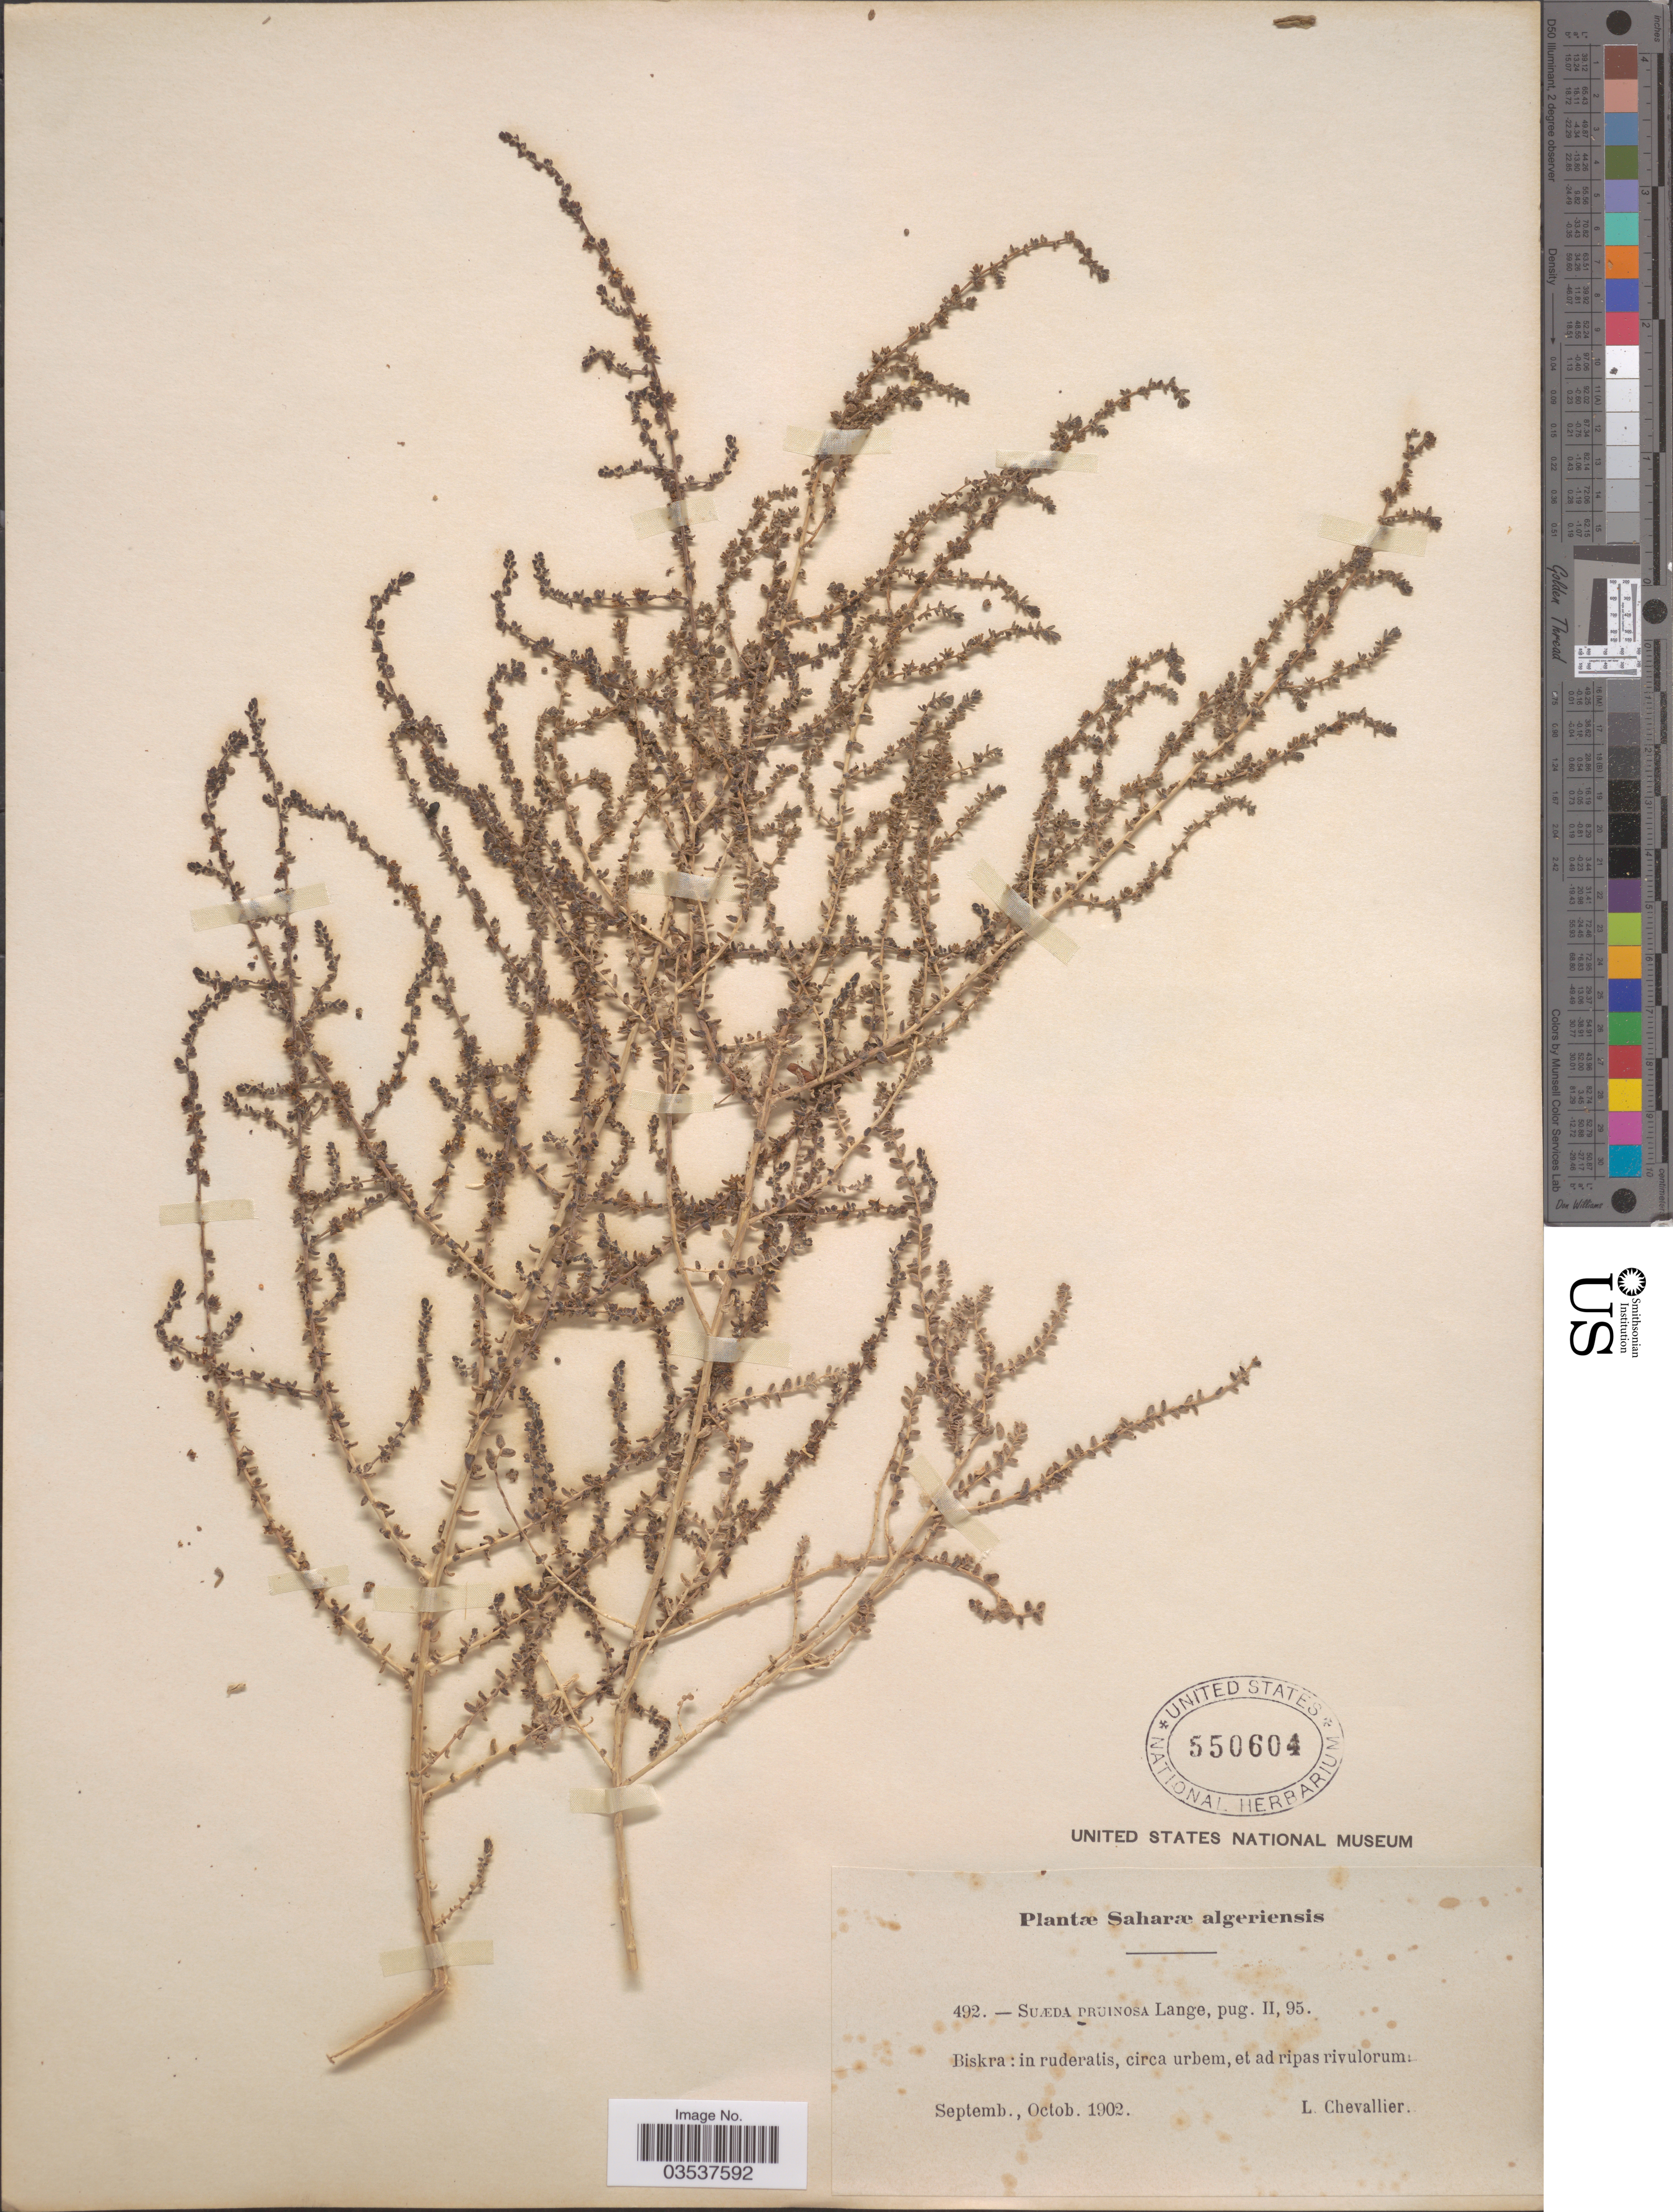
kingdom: Plantae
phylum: Tracheophyta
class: Magnoliopsida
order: Caryophyllales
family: Amaranthaceae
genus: Suaeda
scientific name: Suaeda pruinosa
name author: Lange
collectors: L. Chevallier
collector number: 492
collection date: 1902-09/1902-10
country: Algeria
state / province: Biskra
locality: Saharæ algeriensis.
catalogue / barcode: US 550604